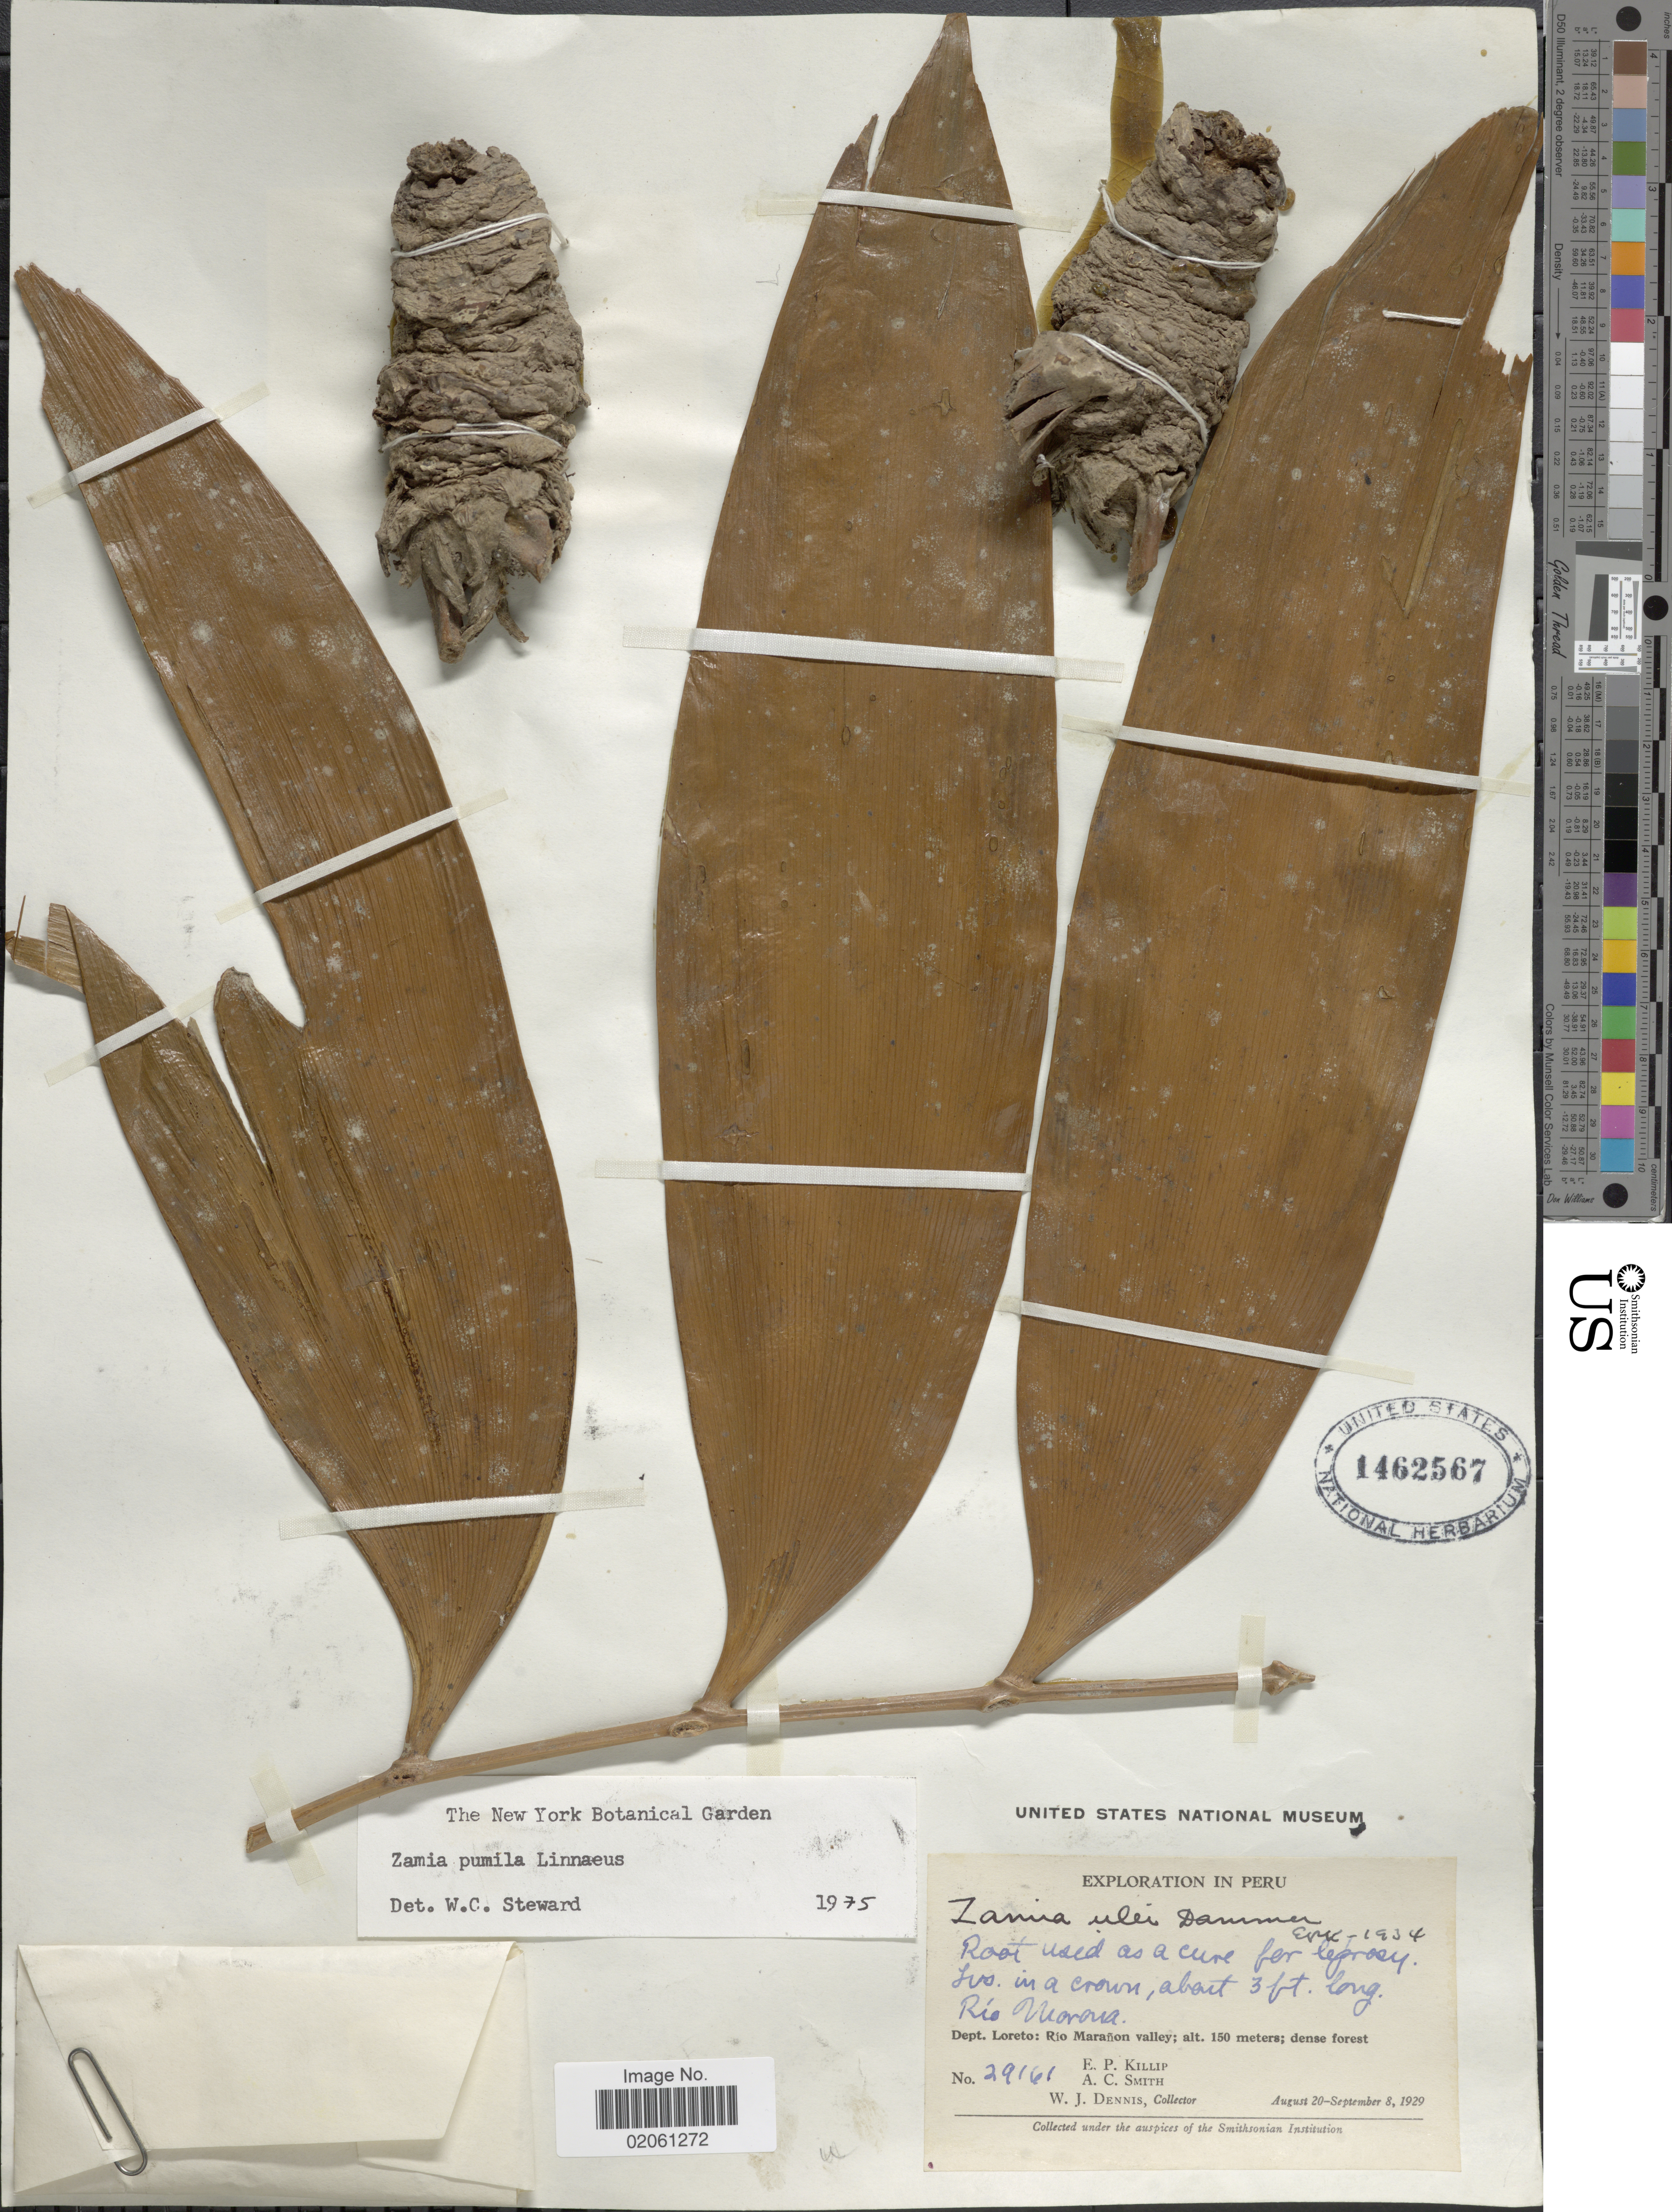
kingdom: Plantae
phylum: Tracheophyta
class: Cycadopsida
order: Cycadales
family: Zamiaceae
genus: Zamia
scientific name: Zamia ulei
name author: Dammer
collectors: E. P. Killip, A. C. Smith & W. J. Dennis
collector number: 29161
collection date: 1929-08-20/1929-09-08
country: Peru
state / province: Loreto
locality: Río Marañon valley. Río Morona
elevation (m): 150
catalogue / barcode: US 1462567